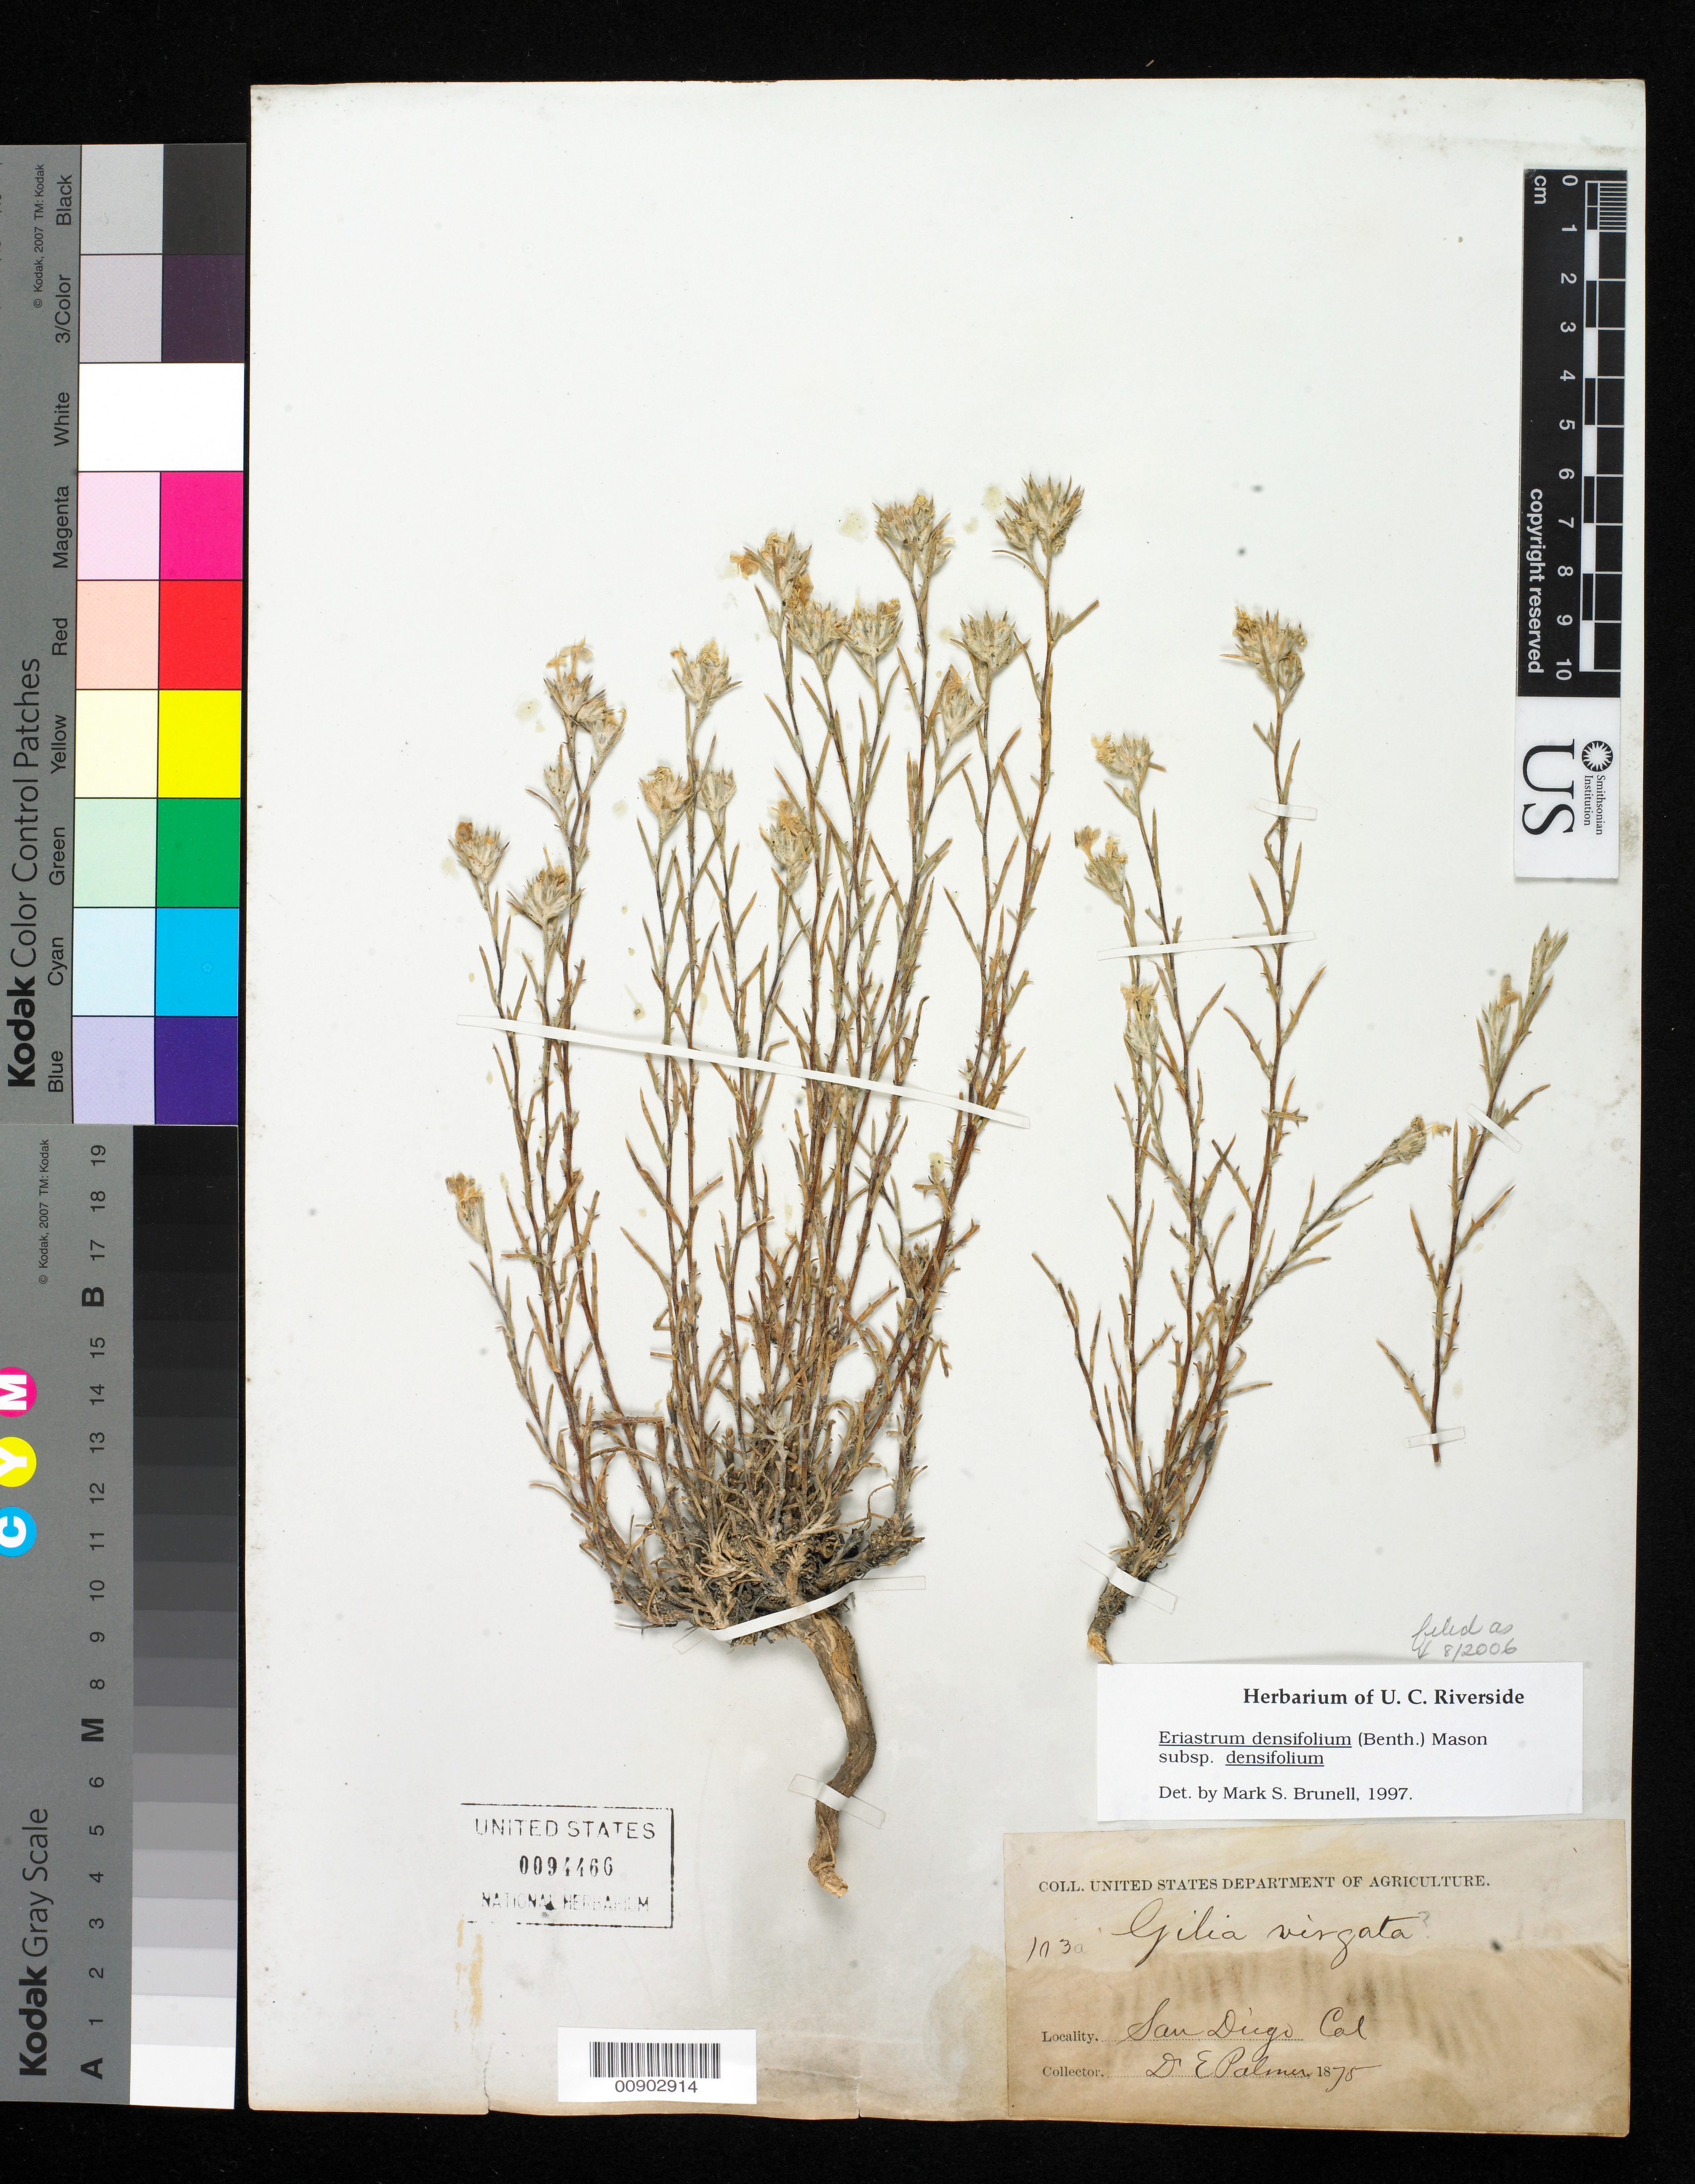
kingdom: Plantae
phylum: Tracheophyta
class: Magnoliopsida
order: Ericales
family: Polemoniaceae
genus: Eriastrum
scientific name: Eriastrum densifolium subsp. densifolium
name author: (Benth.) H. Mason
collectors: E. Palmer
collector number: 103 a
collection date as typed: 1875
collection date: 1875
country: United States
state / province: California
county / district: San Diego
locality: San Diego, California.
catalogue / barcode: US 94466